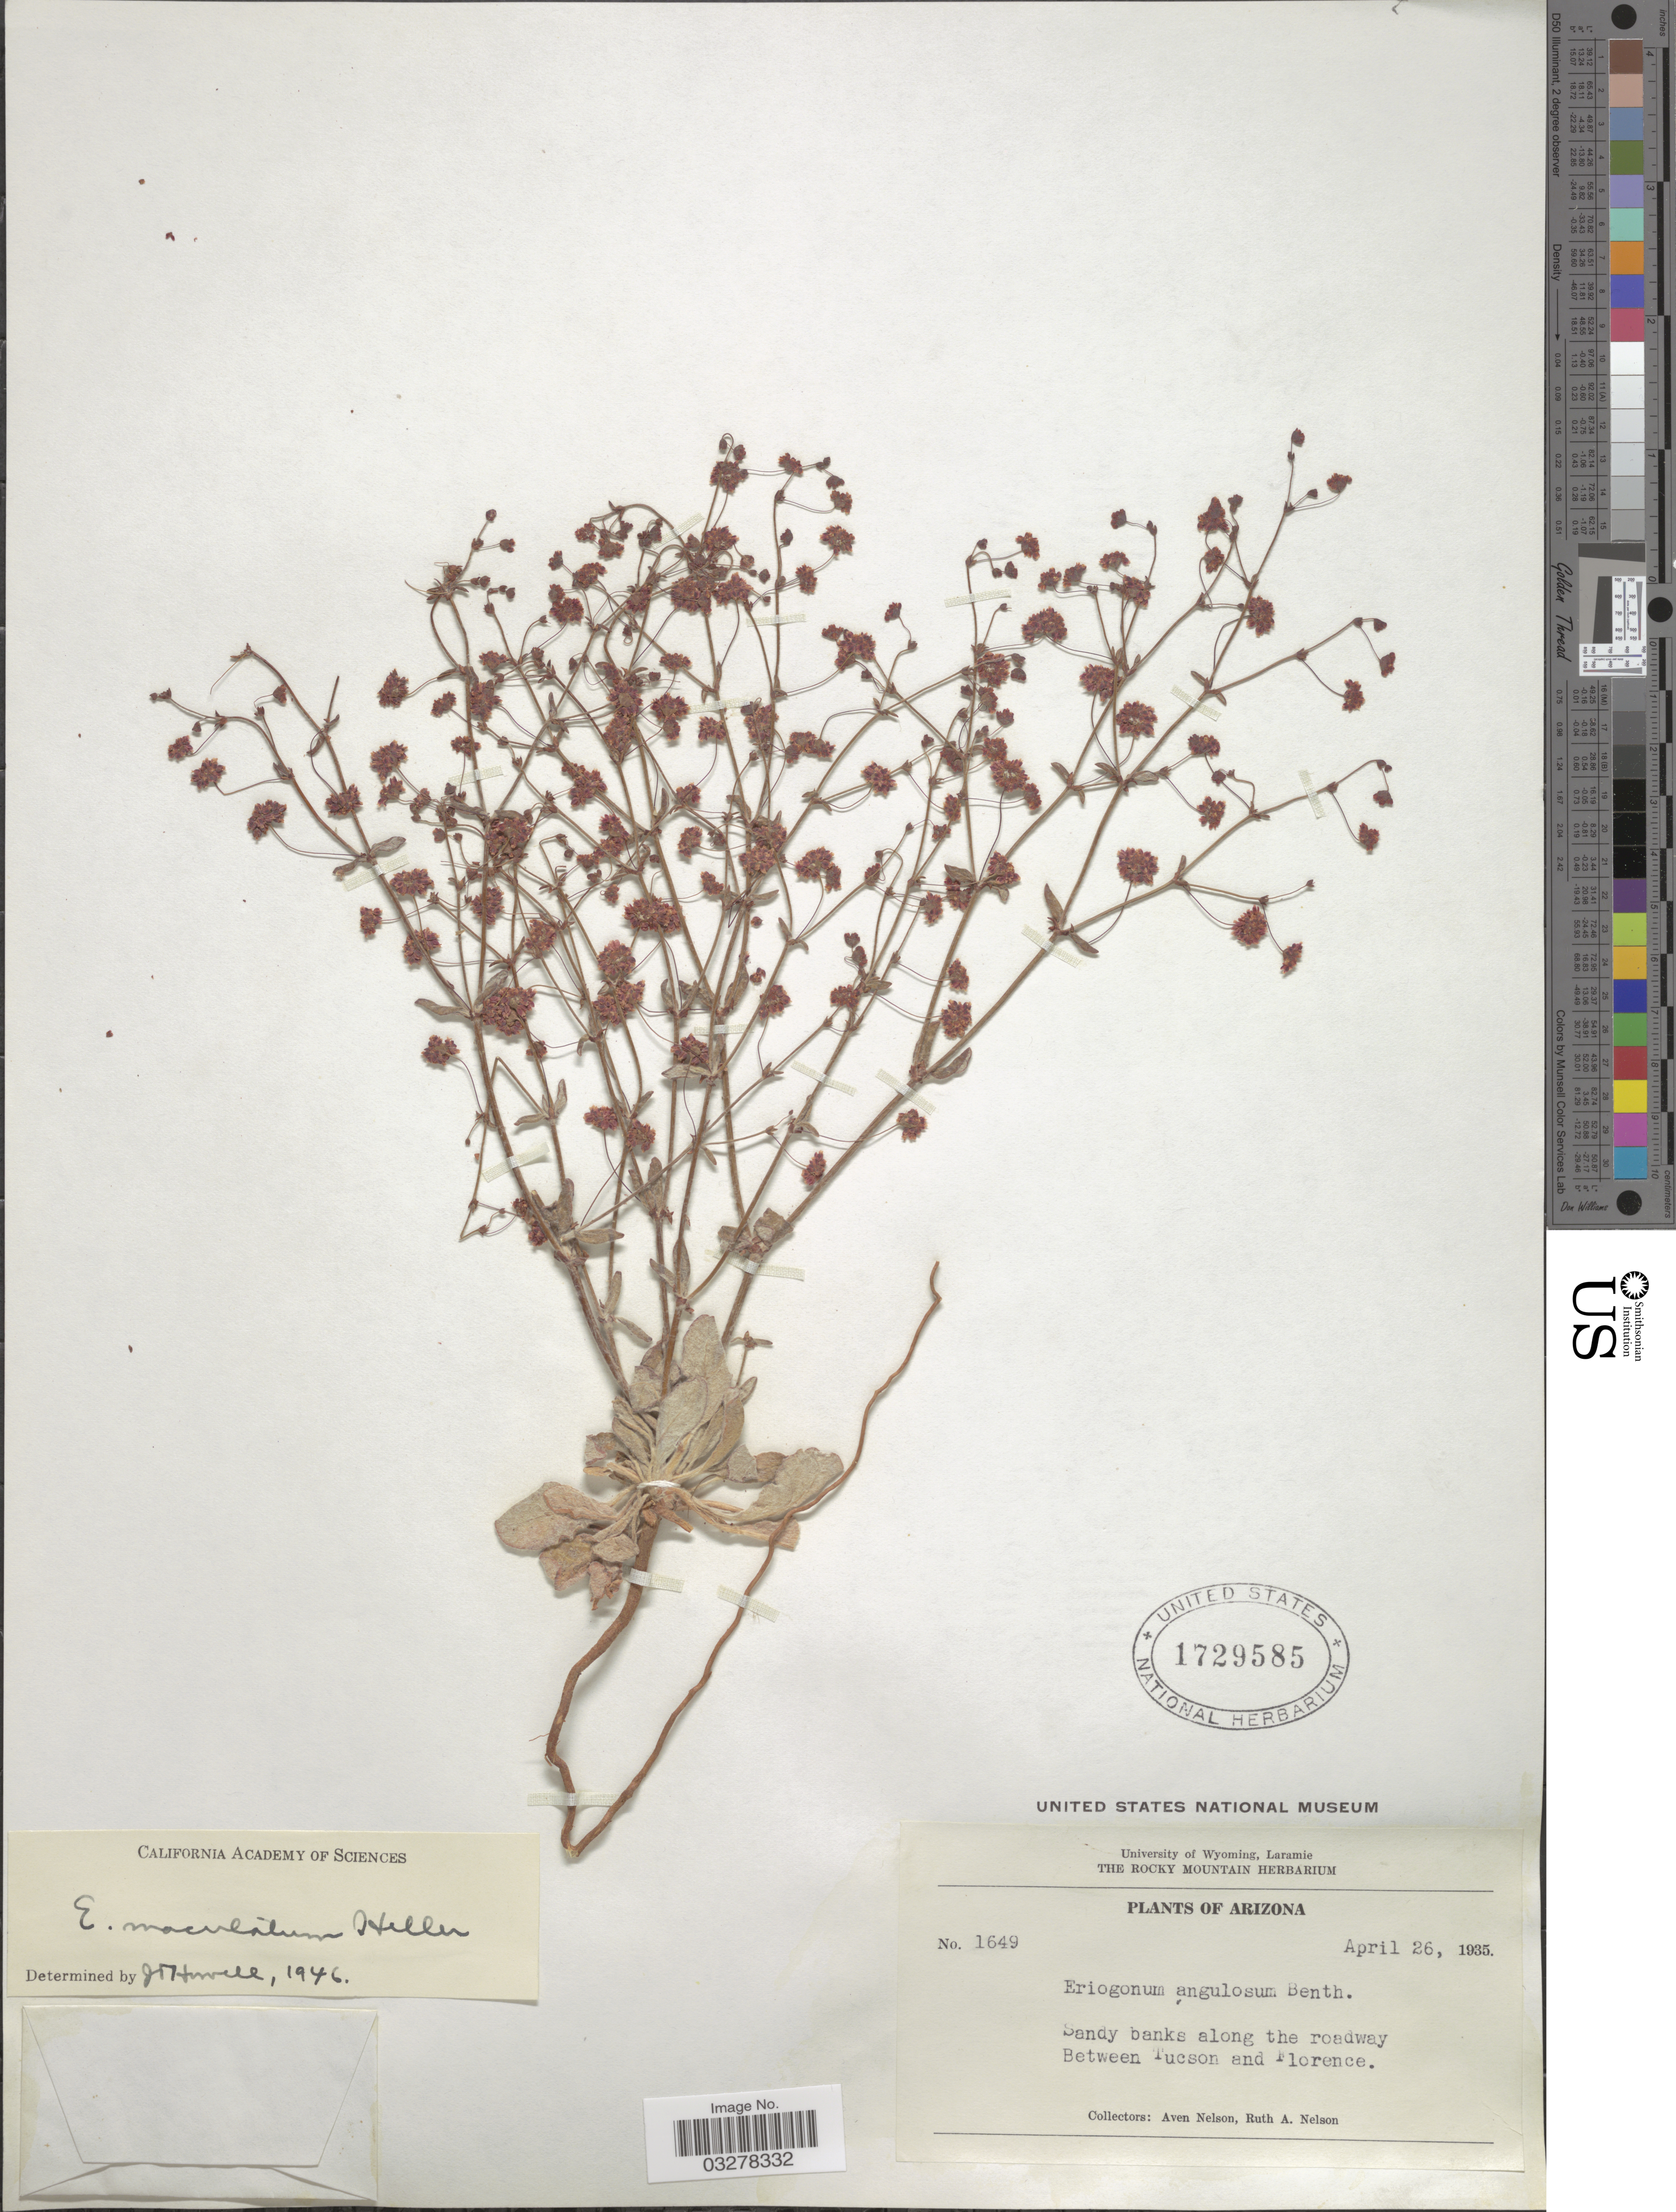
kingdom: Plantae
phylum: Tracheophyta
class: Magnoliopsida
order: Caryophyllales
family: Polygonaceae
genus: Eriogonum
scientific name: Eriogonum maculatum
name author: A. Heller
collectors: A. Nelson & R. A. Nelson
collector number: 1649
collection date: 1935-04-26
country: United States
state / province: Arizona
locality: Between Tucson and Florence. Along the roadway.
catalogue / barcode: US 1729585